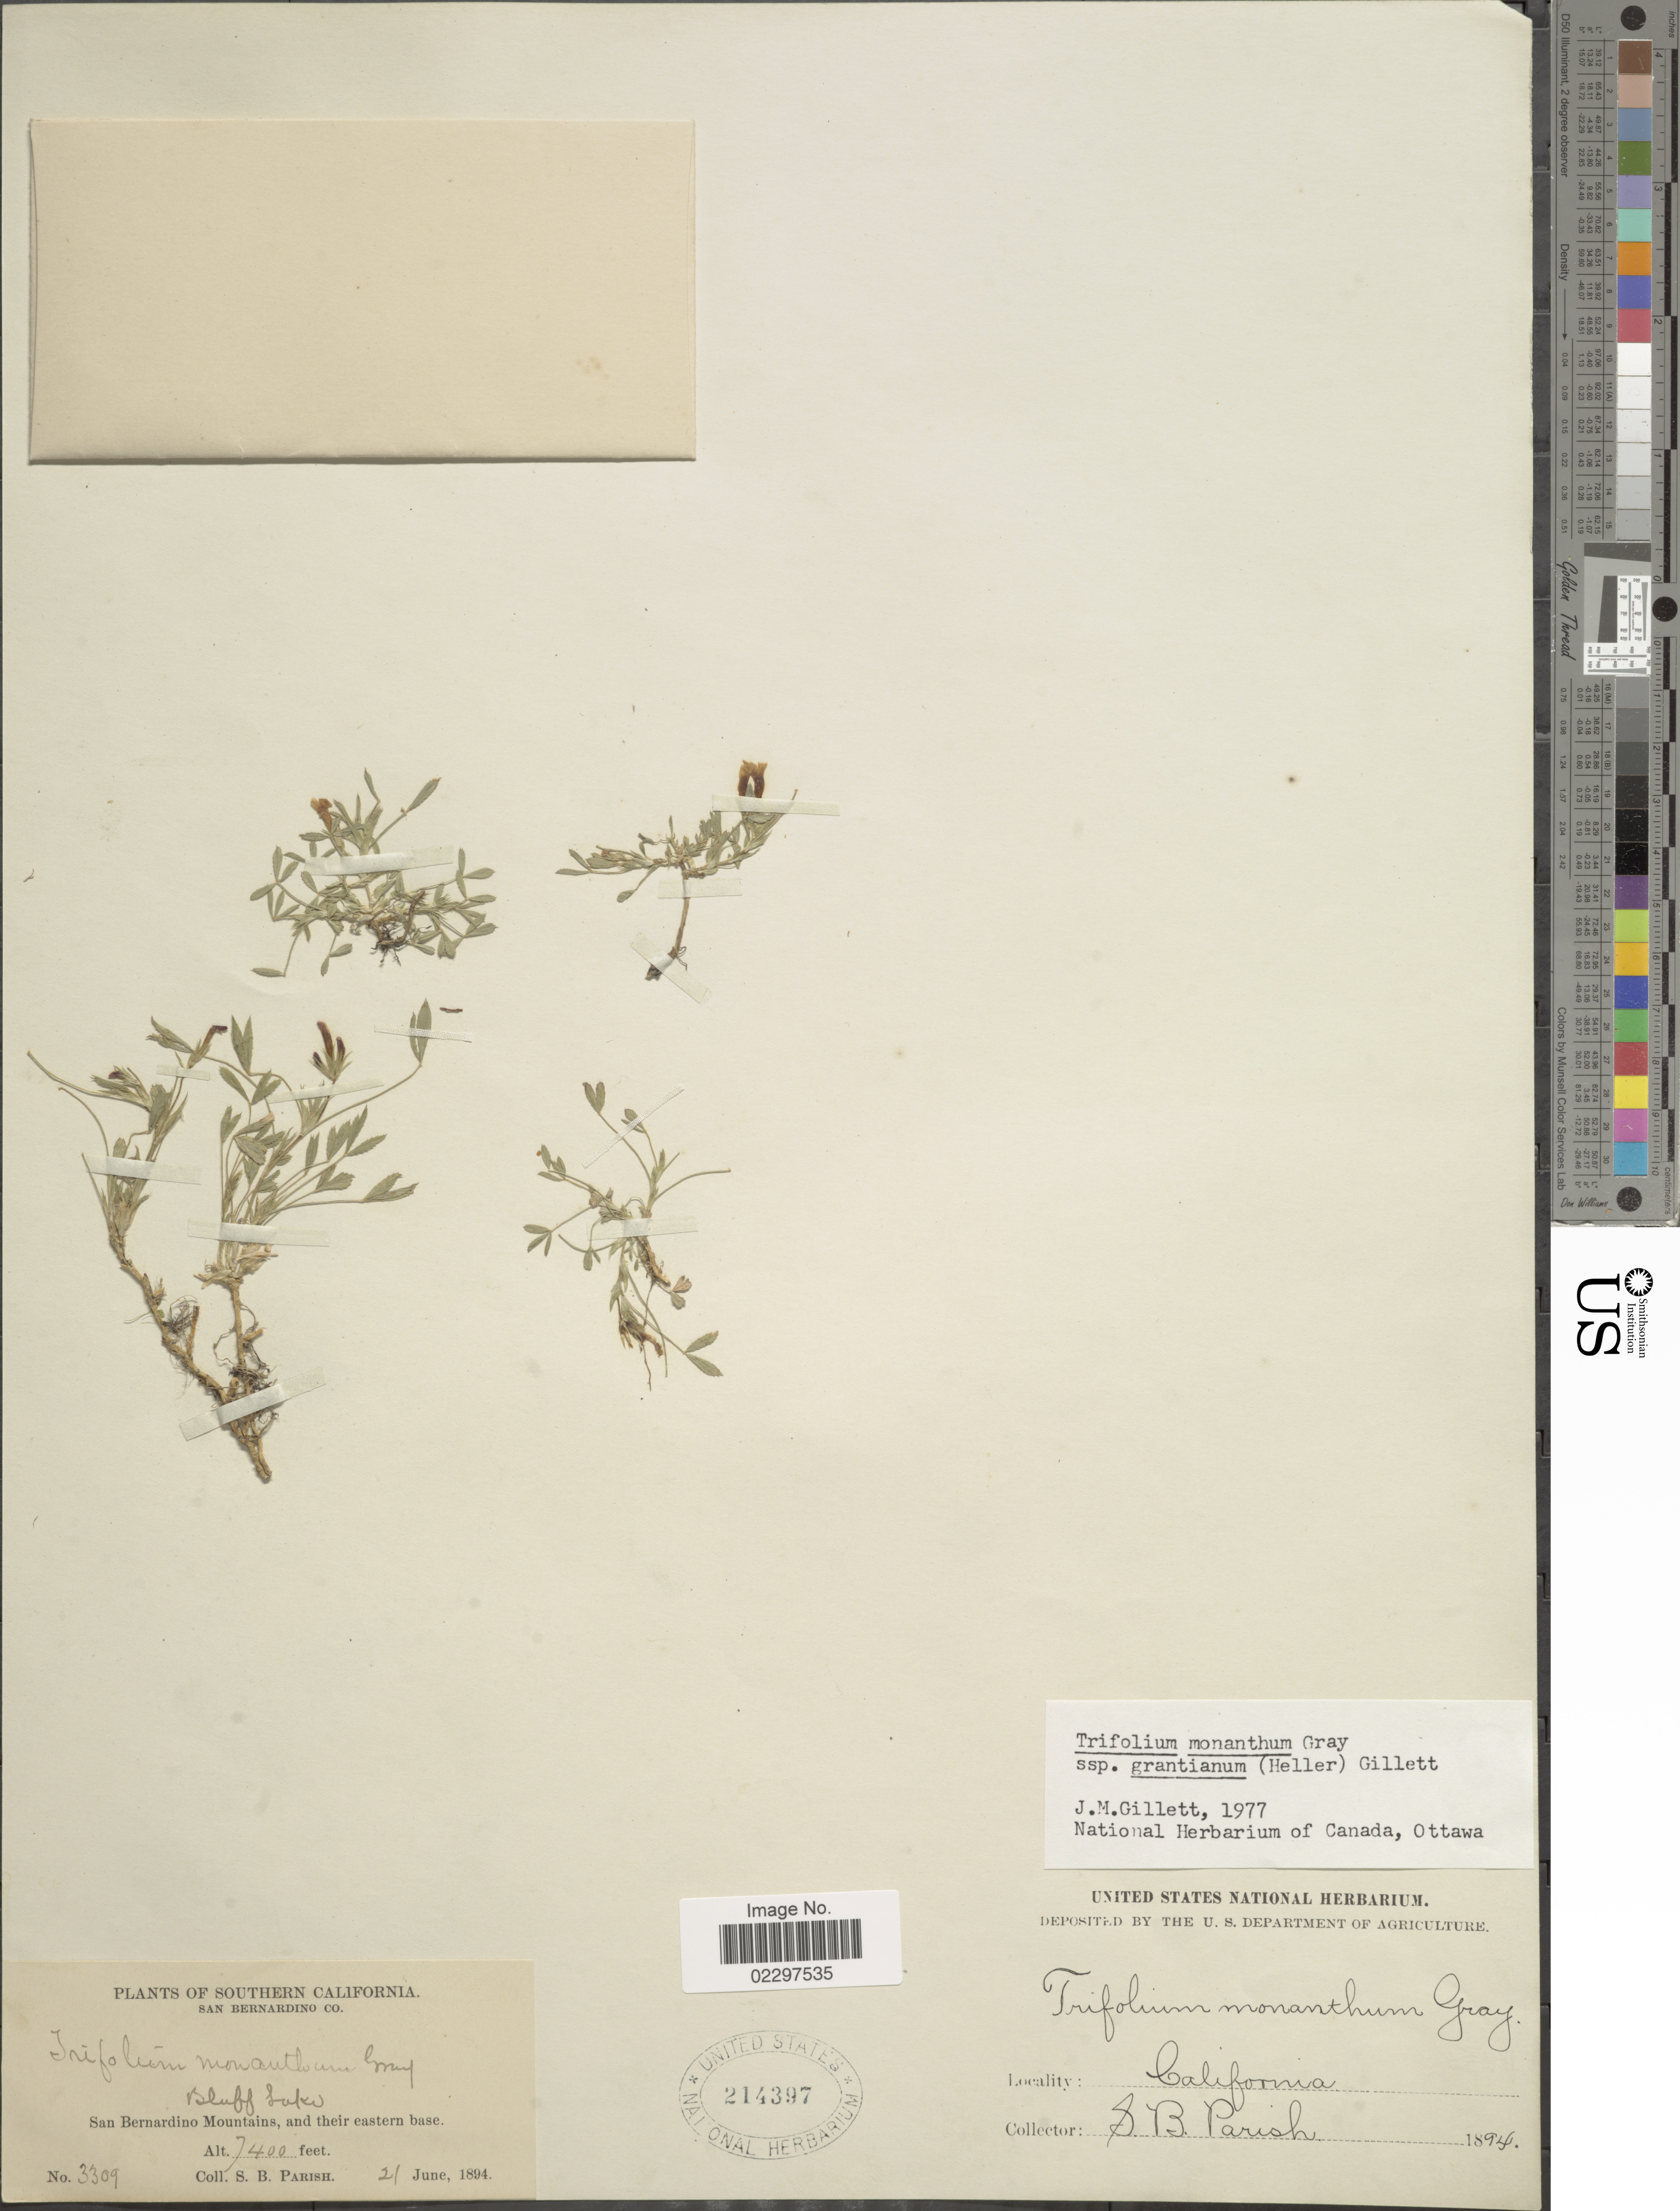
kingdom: Plantae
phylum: Tracheophyta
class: Magnoliopsida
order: Fabales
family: Fabaceae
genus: Trifolium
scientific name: Trifolium monanthum subsp. grantianum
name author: (A. Heller) Parish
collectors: S. B. Parish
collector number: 3309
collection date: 1894-06-21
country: United States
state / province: California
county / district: San Bernardino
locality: Southern California. San Bernardino Co. Bluff Lake. San Bernardino Mountains, and their eastern base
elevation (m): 2256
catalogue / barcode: US 214397